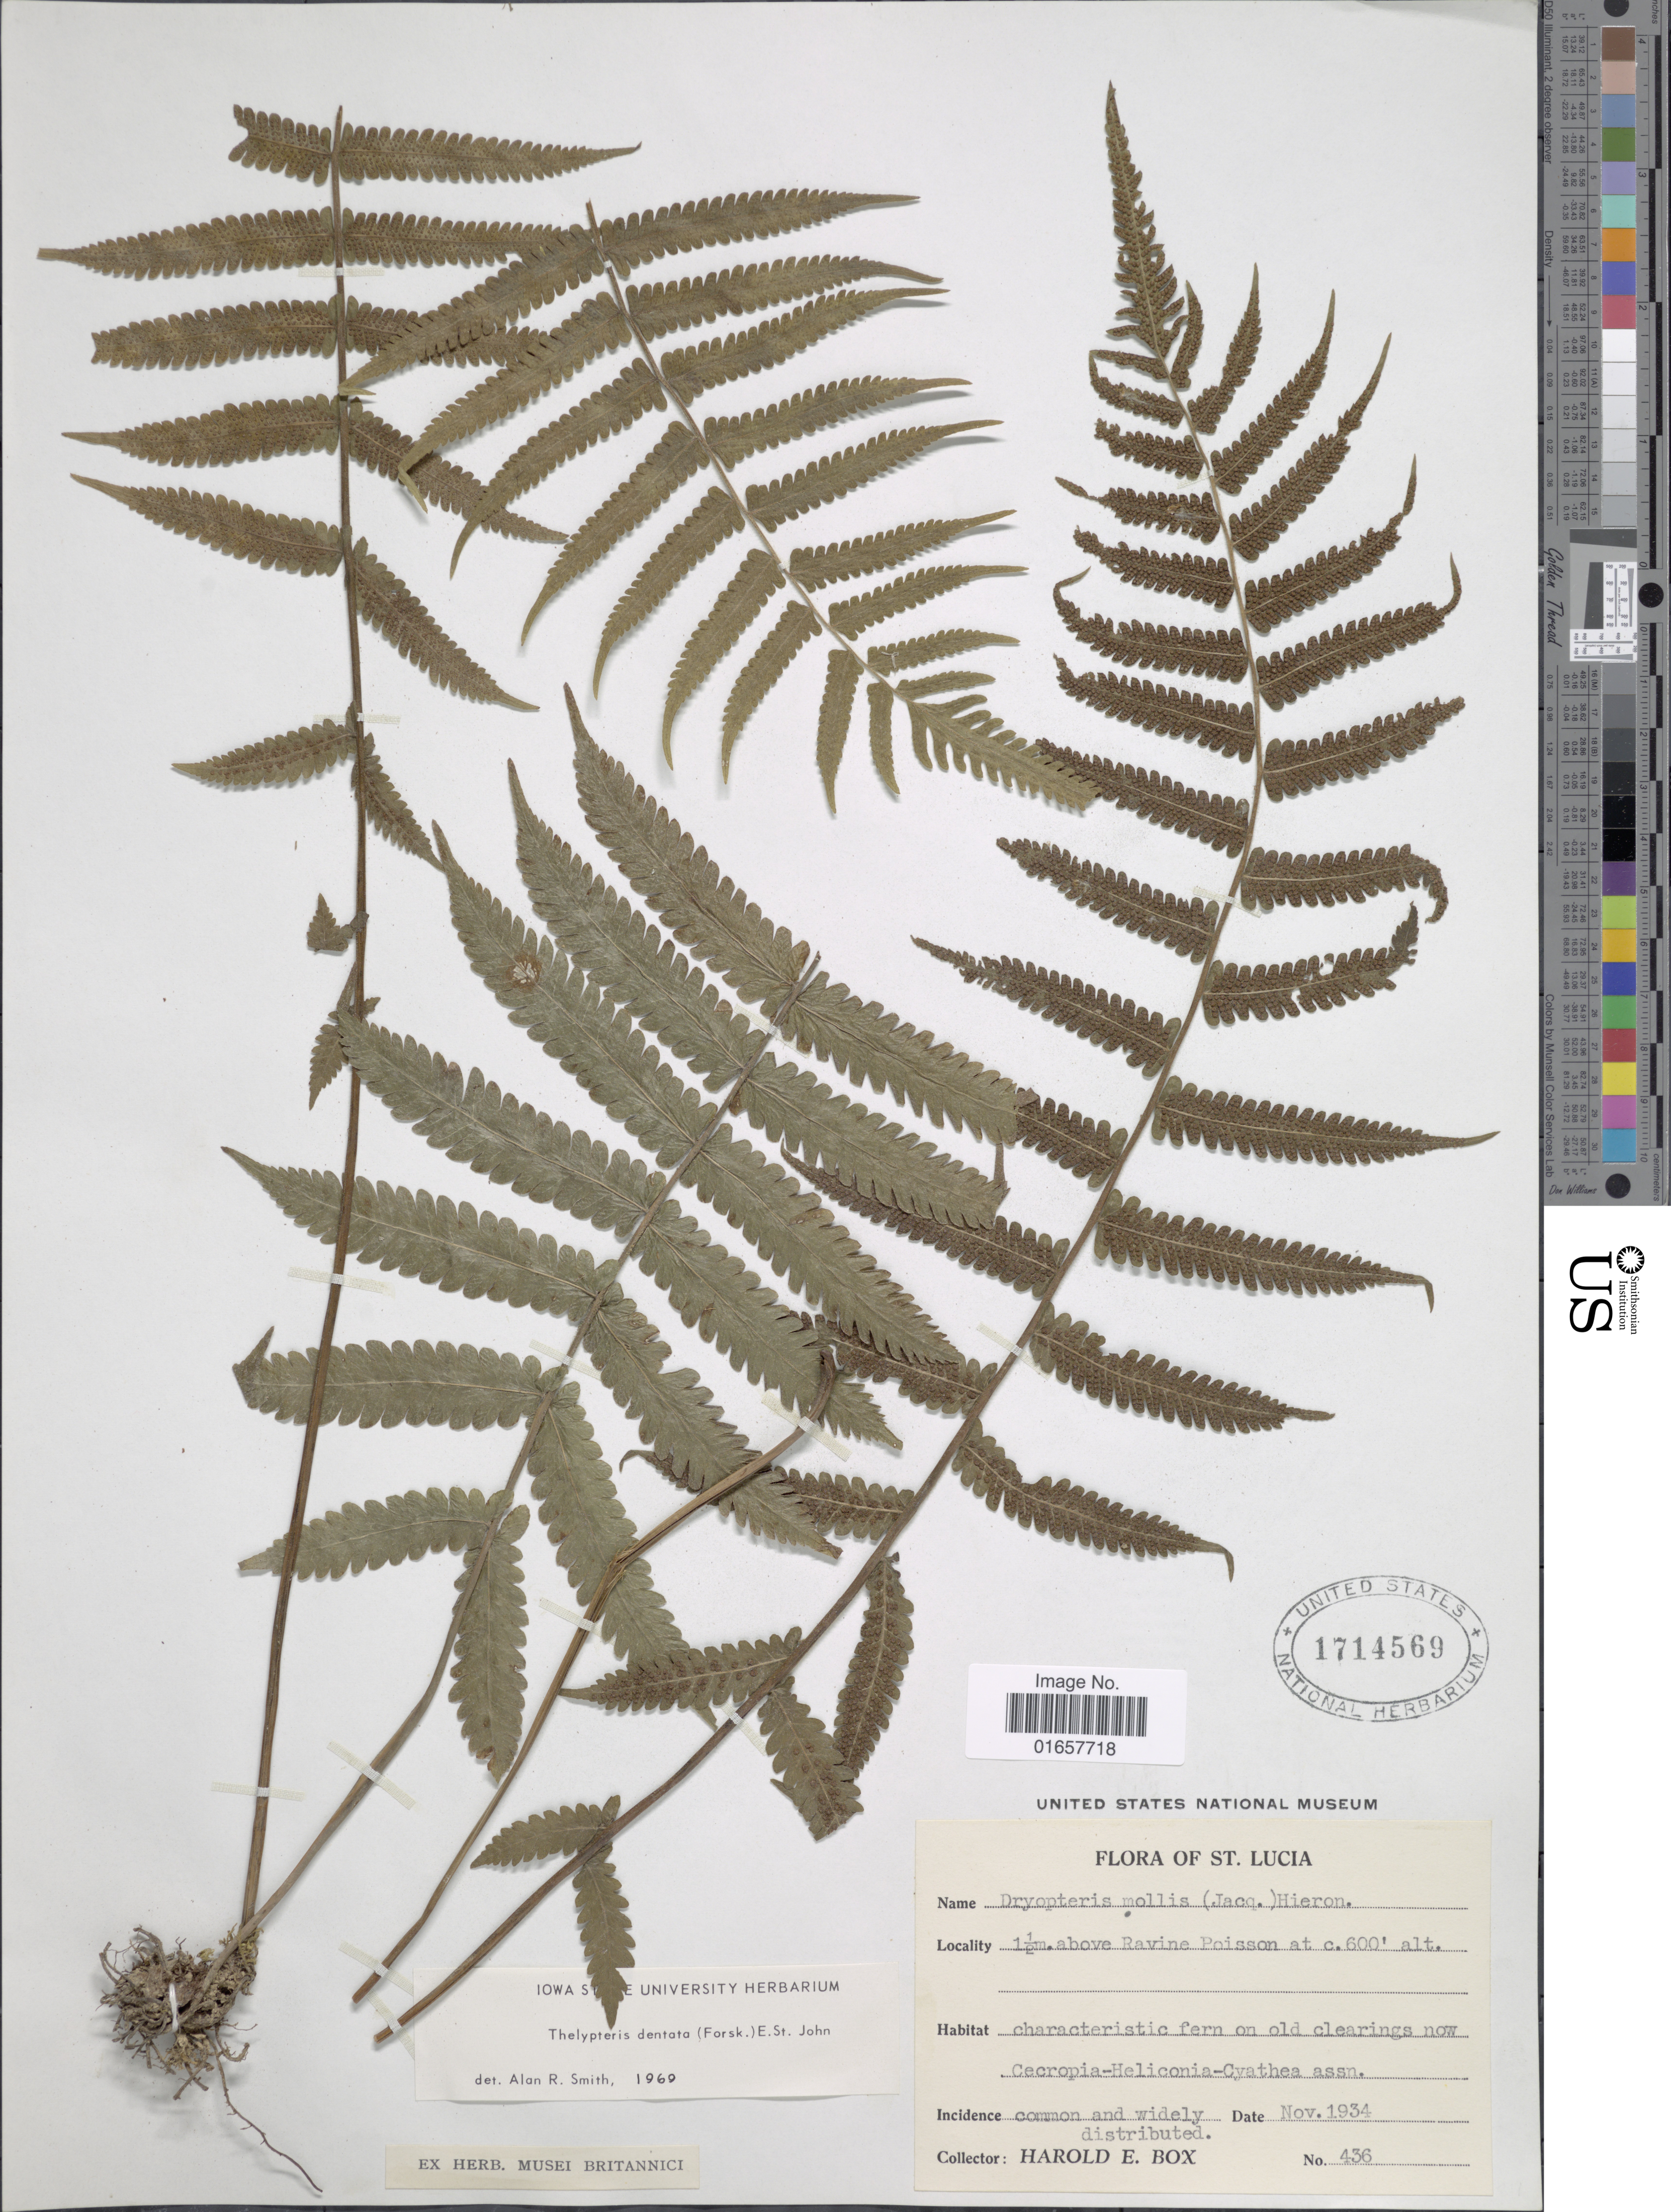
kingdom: Plantae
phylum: Tracheophyta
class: Polypodiopsida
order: Polypodiales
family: Thelypteridaceae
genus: Christella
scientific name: Christella dentata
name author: (Forssk.) Brownsey & Jermy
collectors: H. E. Box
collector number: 436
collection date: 1934-11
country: St. Lucia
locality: St. Lucia, 1½ m. above Ravine Poisson.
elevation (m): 183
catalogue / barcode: US 17144569